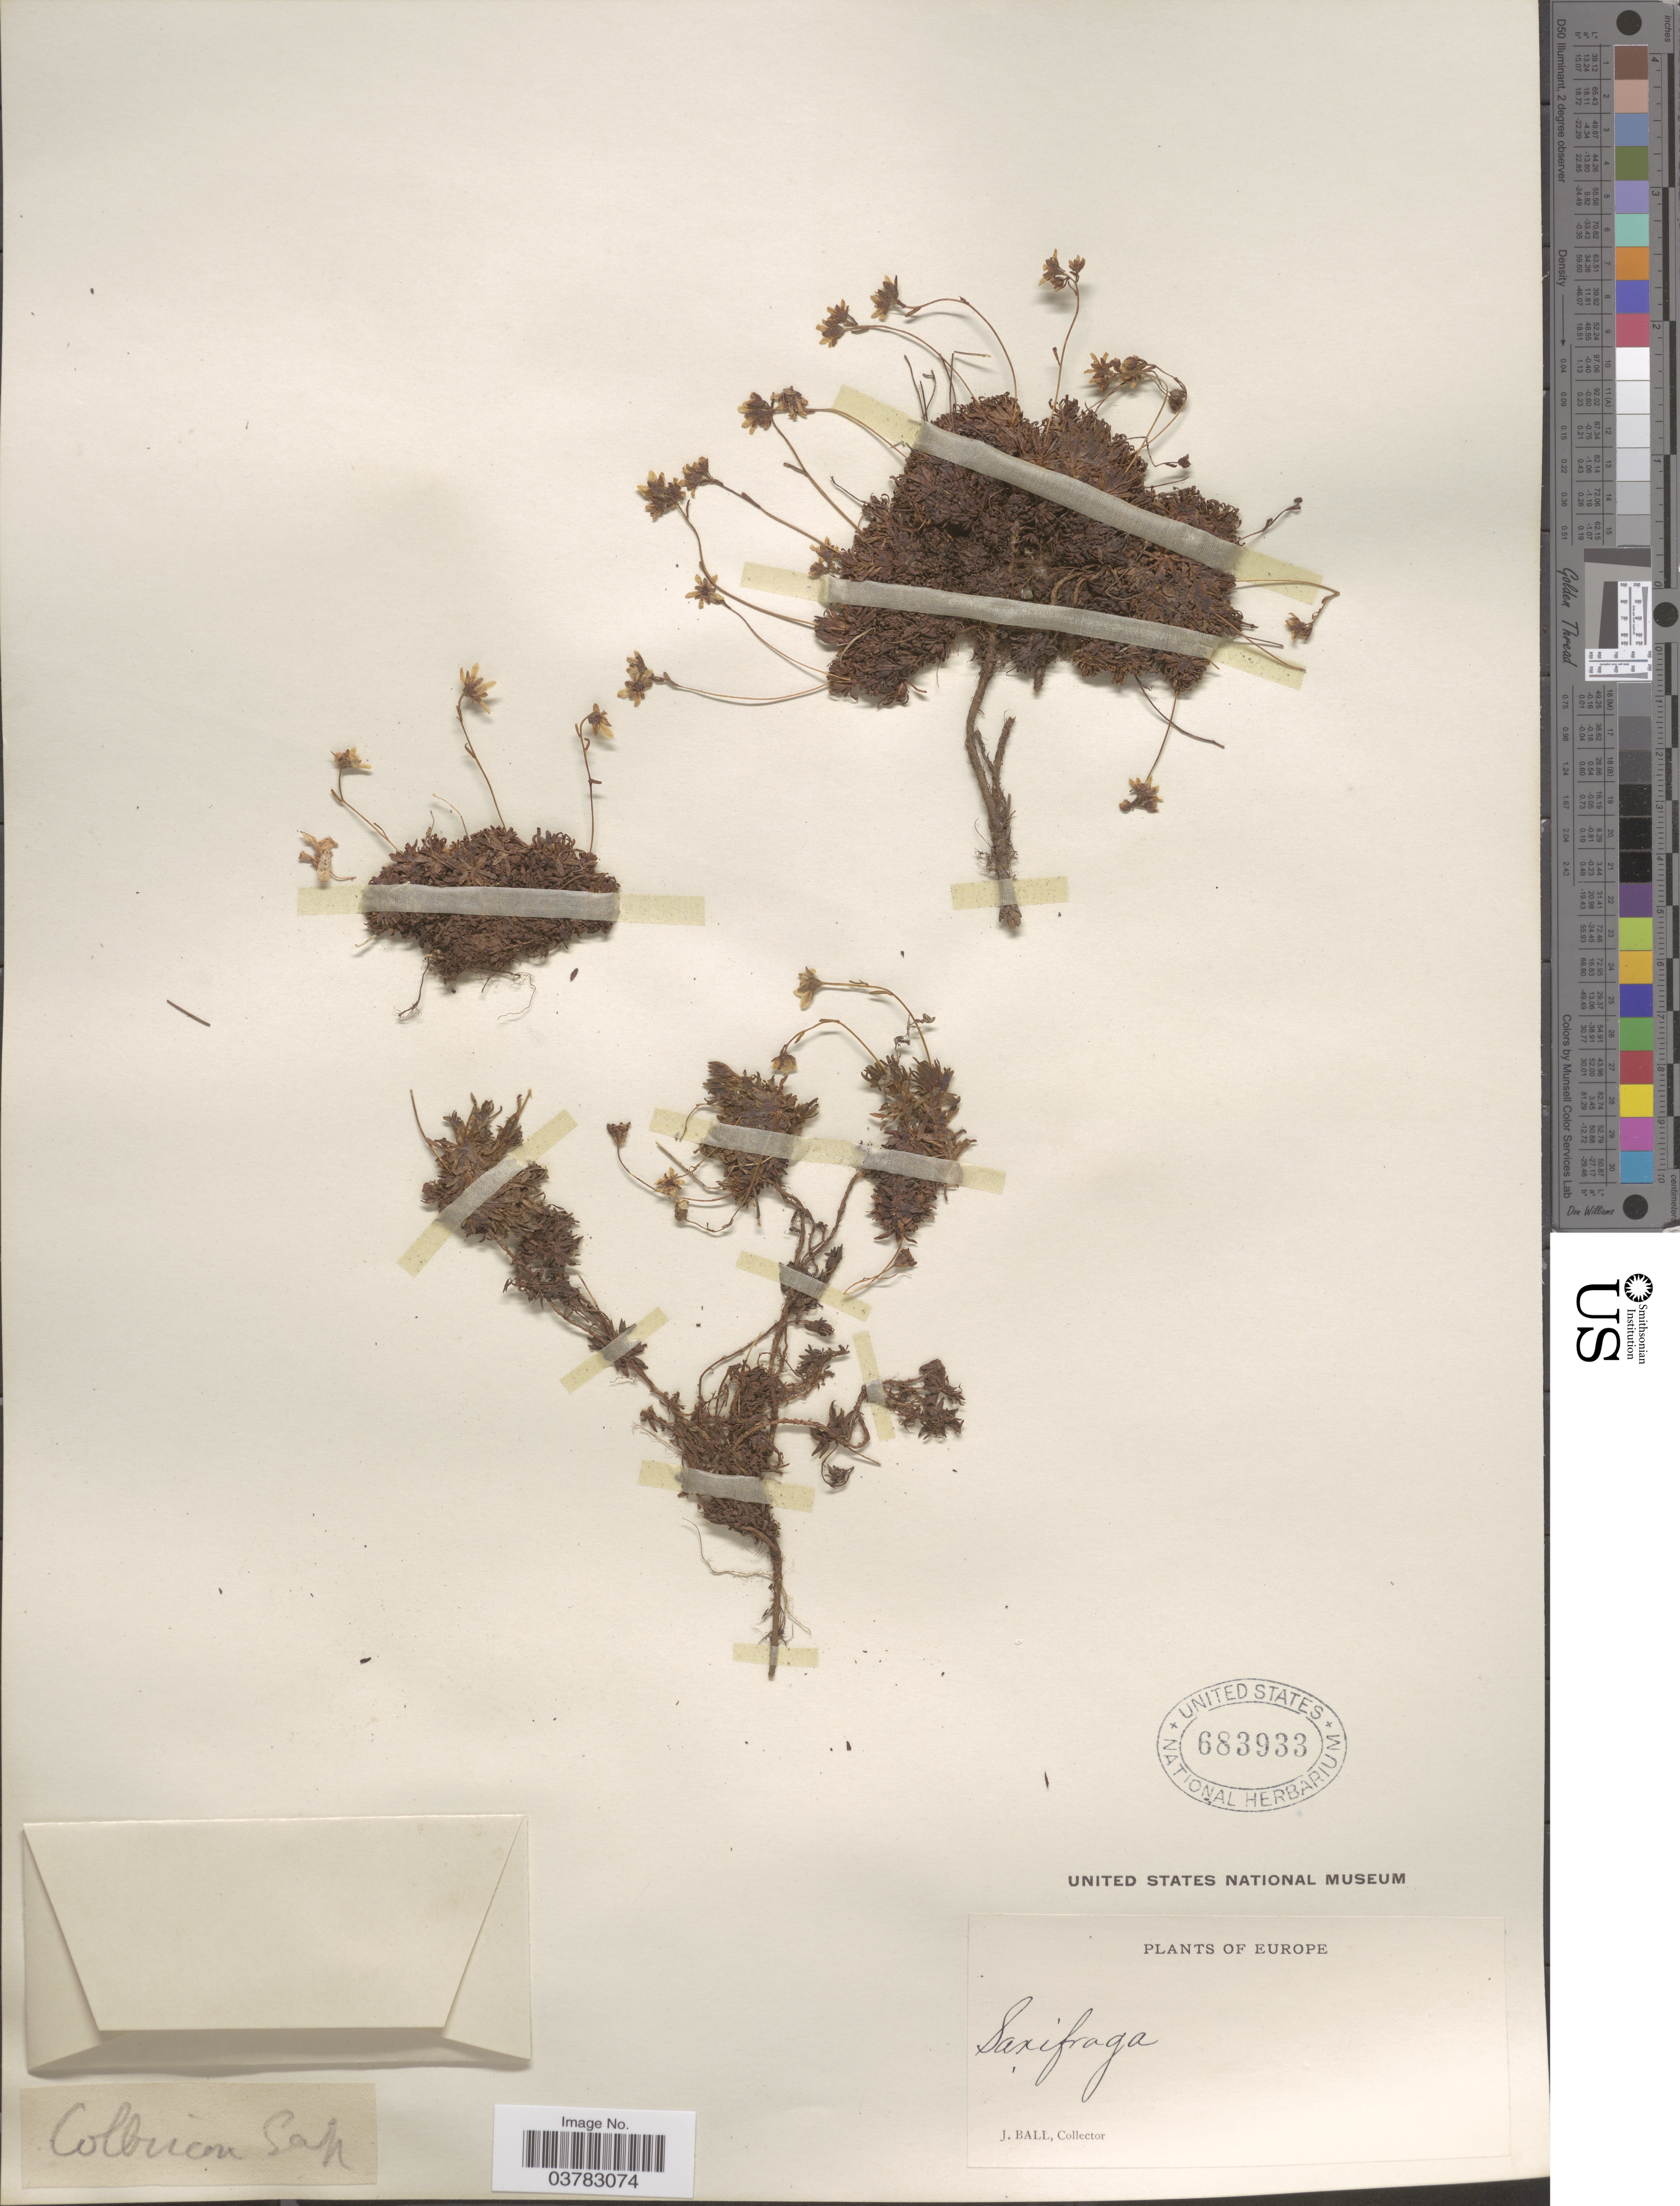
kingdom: Plantae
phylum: Tracheophyta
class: Magnoliopsida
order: Saxifragales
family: Saxifragaceae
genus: Saxifraga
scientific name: Saxifraga sp.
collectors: J. Ball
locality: Europe.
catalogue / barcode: US 683933